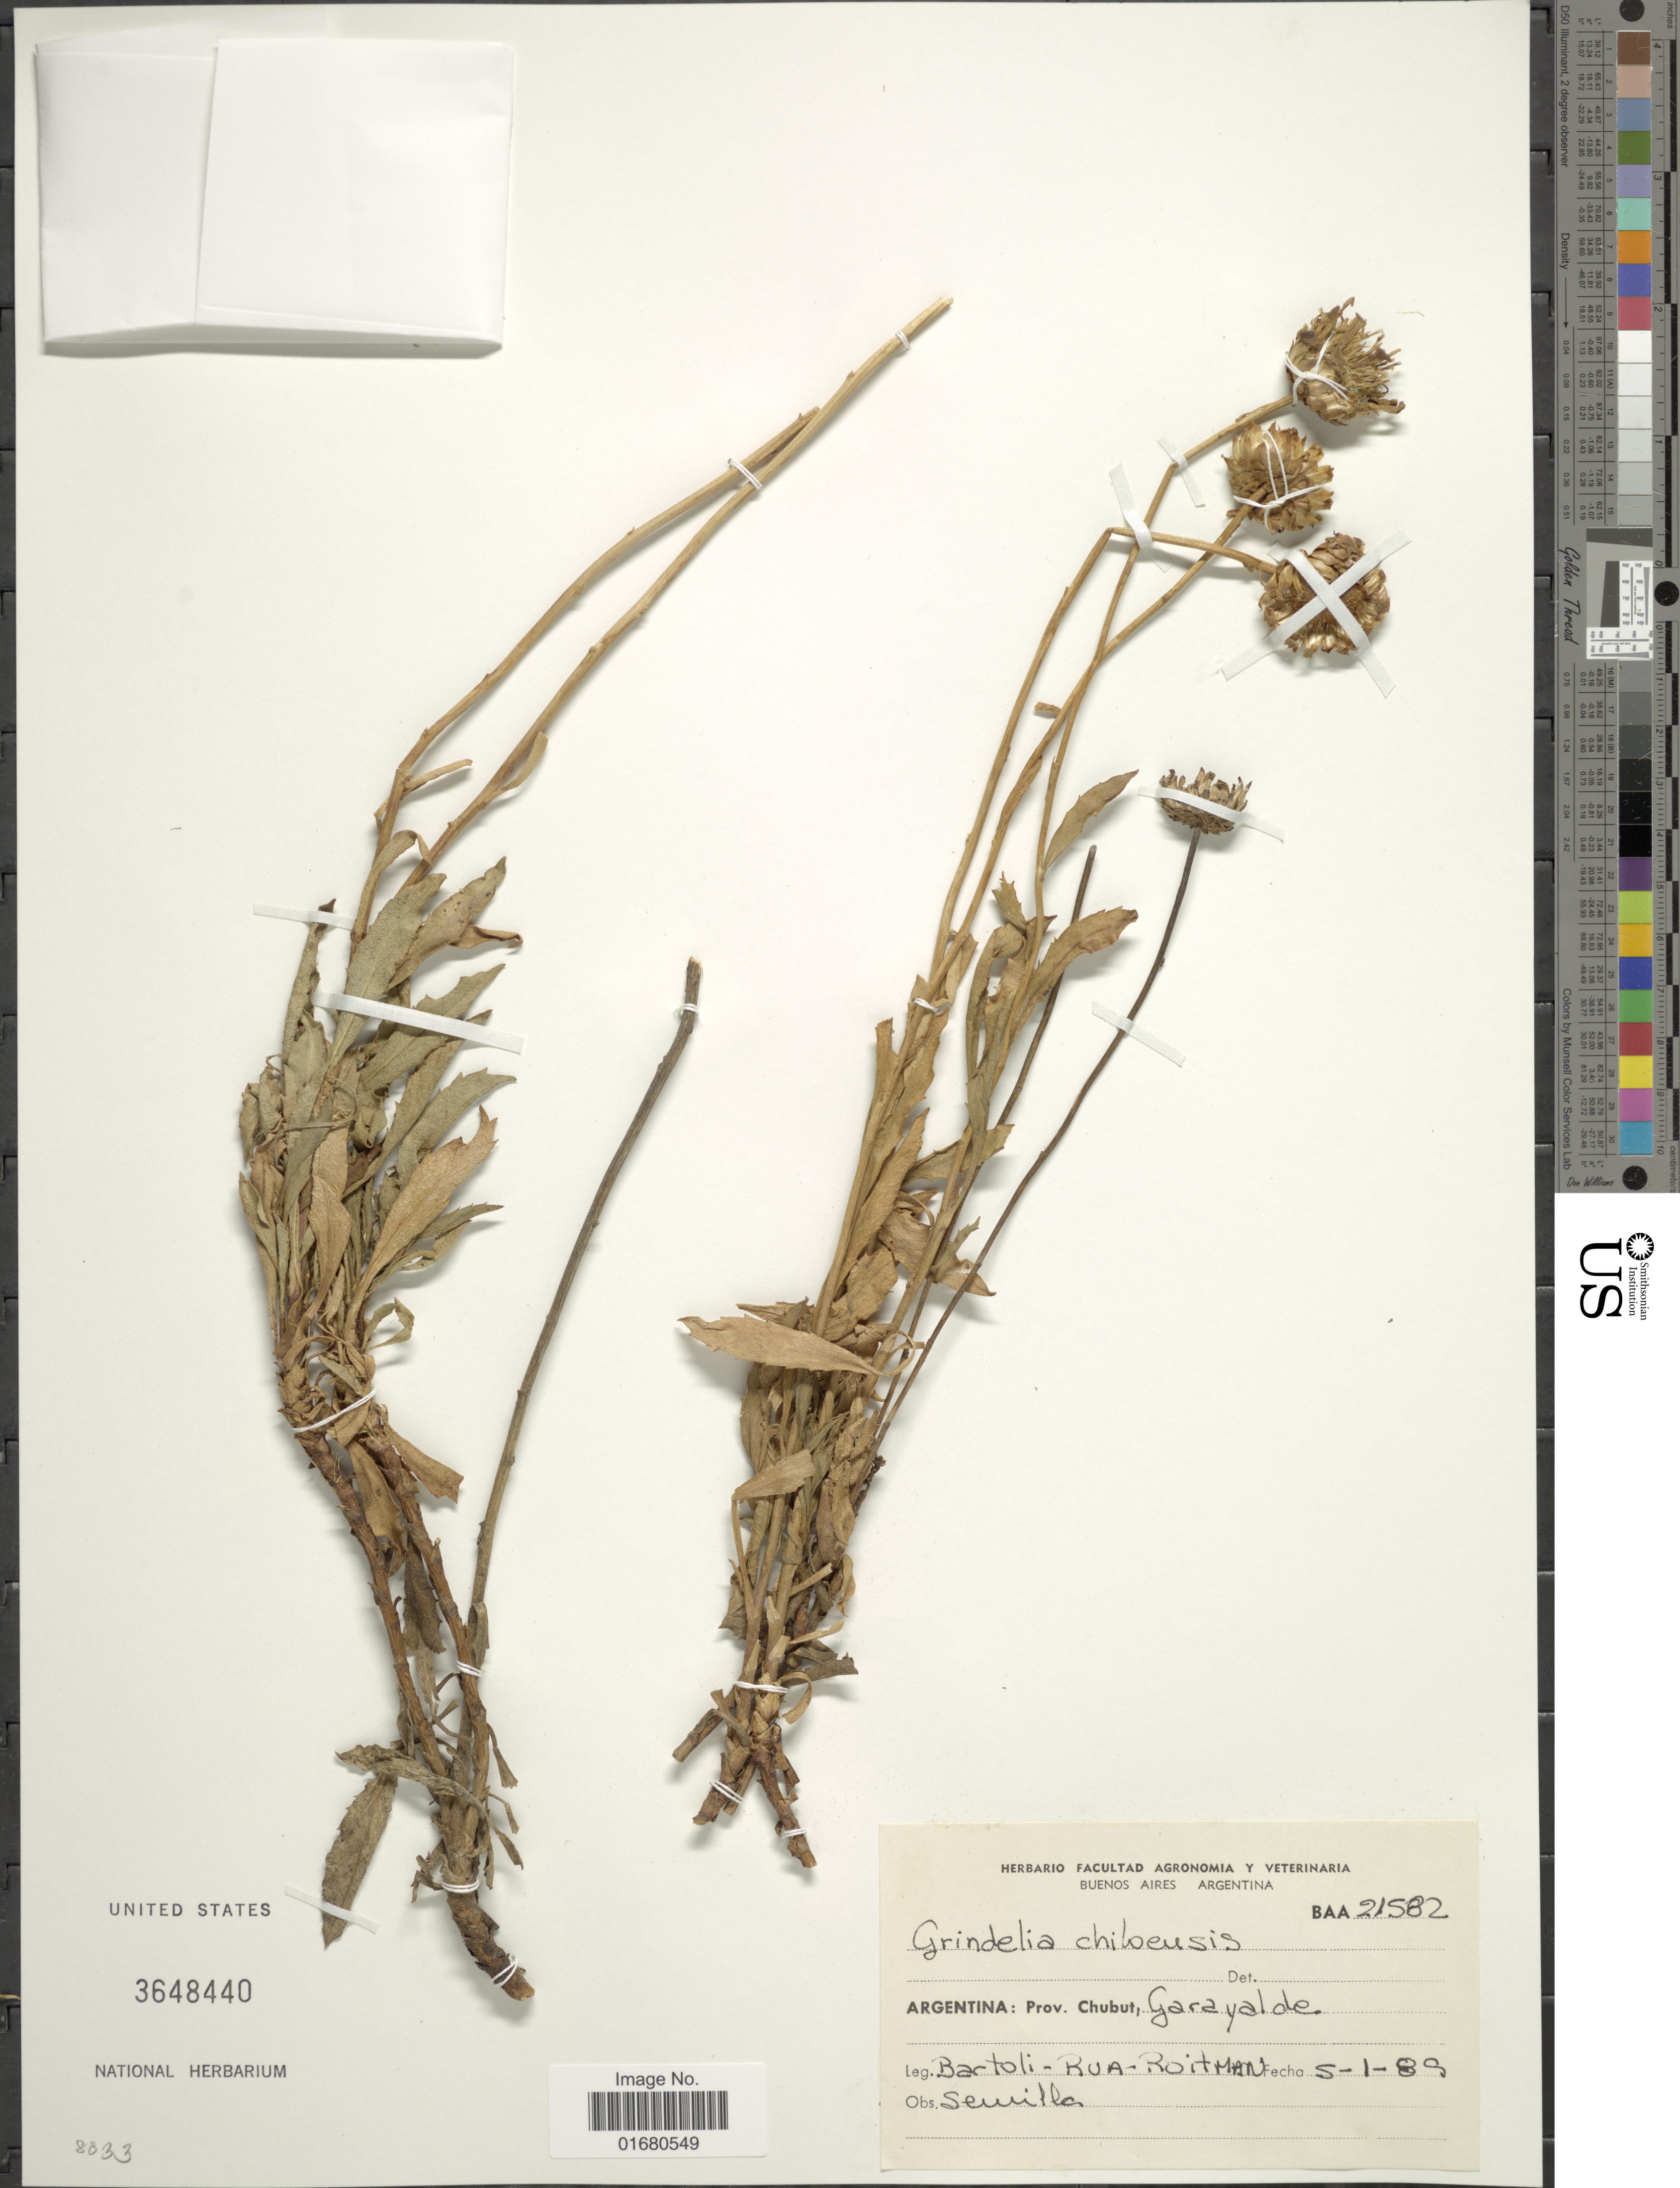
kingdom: Plantae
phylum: Tracheophyta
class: Magnoliopsida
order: Asterales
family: Asteraceae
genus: Grindelia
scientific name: Grindelia chiloensis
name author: (Cornel.) Cabrera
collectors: A. Bartoli, Rua & G. Roitman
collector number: BAA 21582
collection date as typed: Transcribed d/m/y: 5/1/89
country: Argentina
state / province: Chubut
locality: Gara yalde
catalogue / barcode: US 3648440